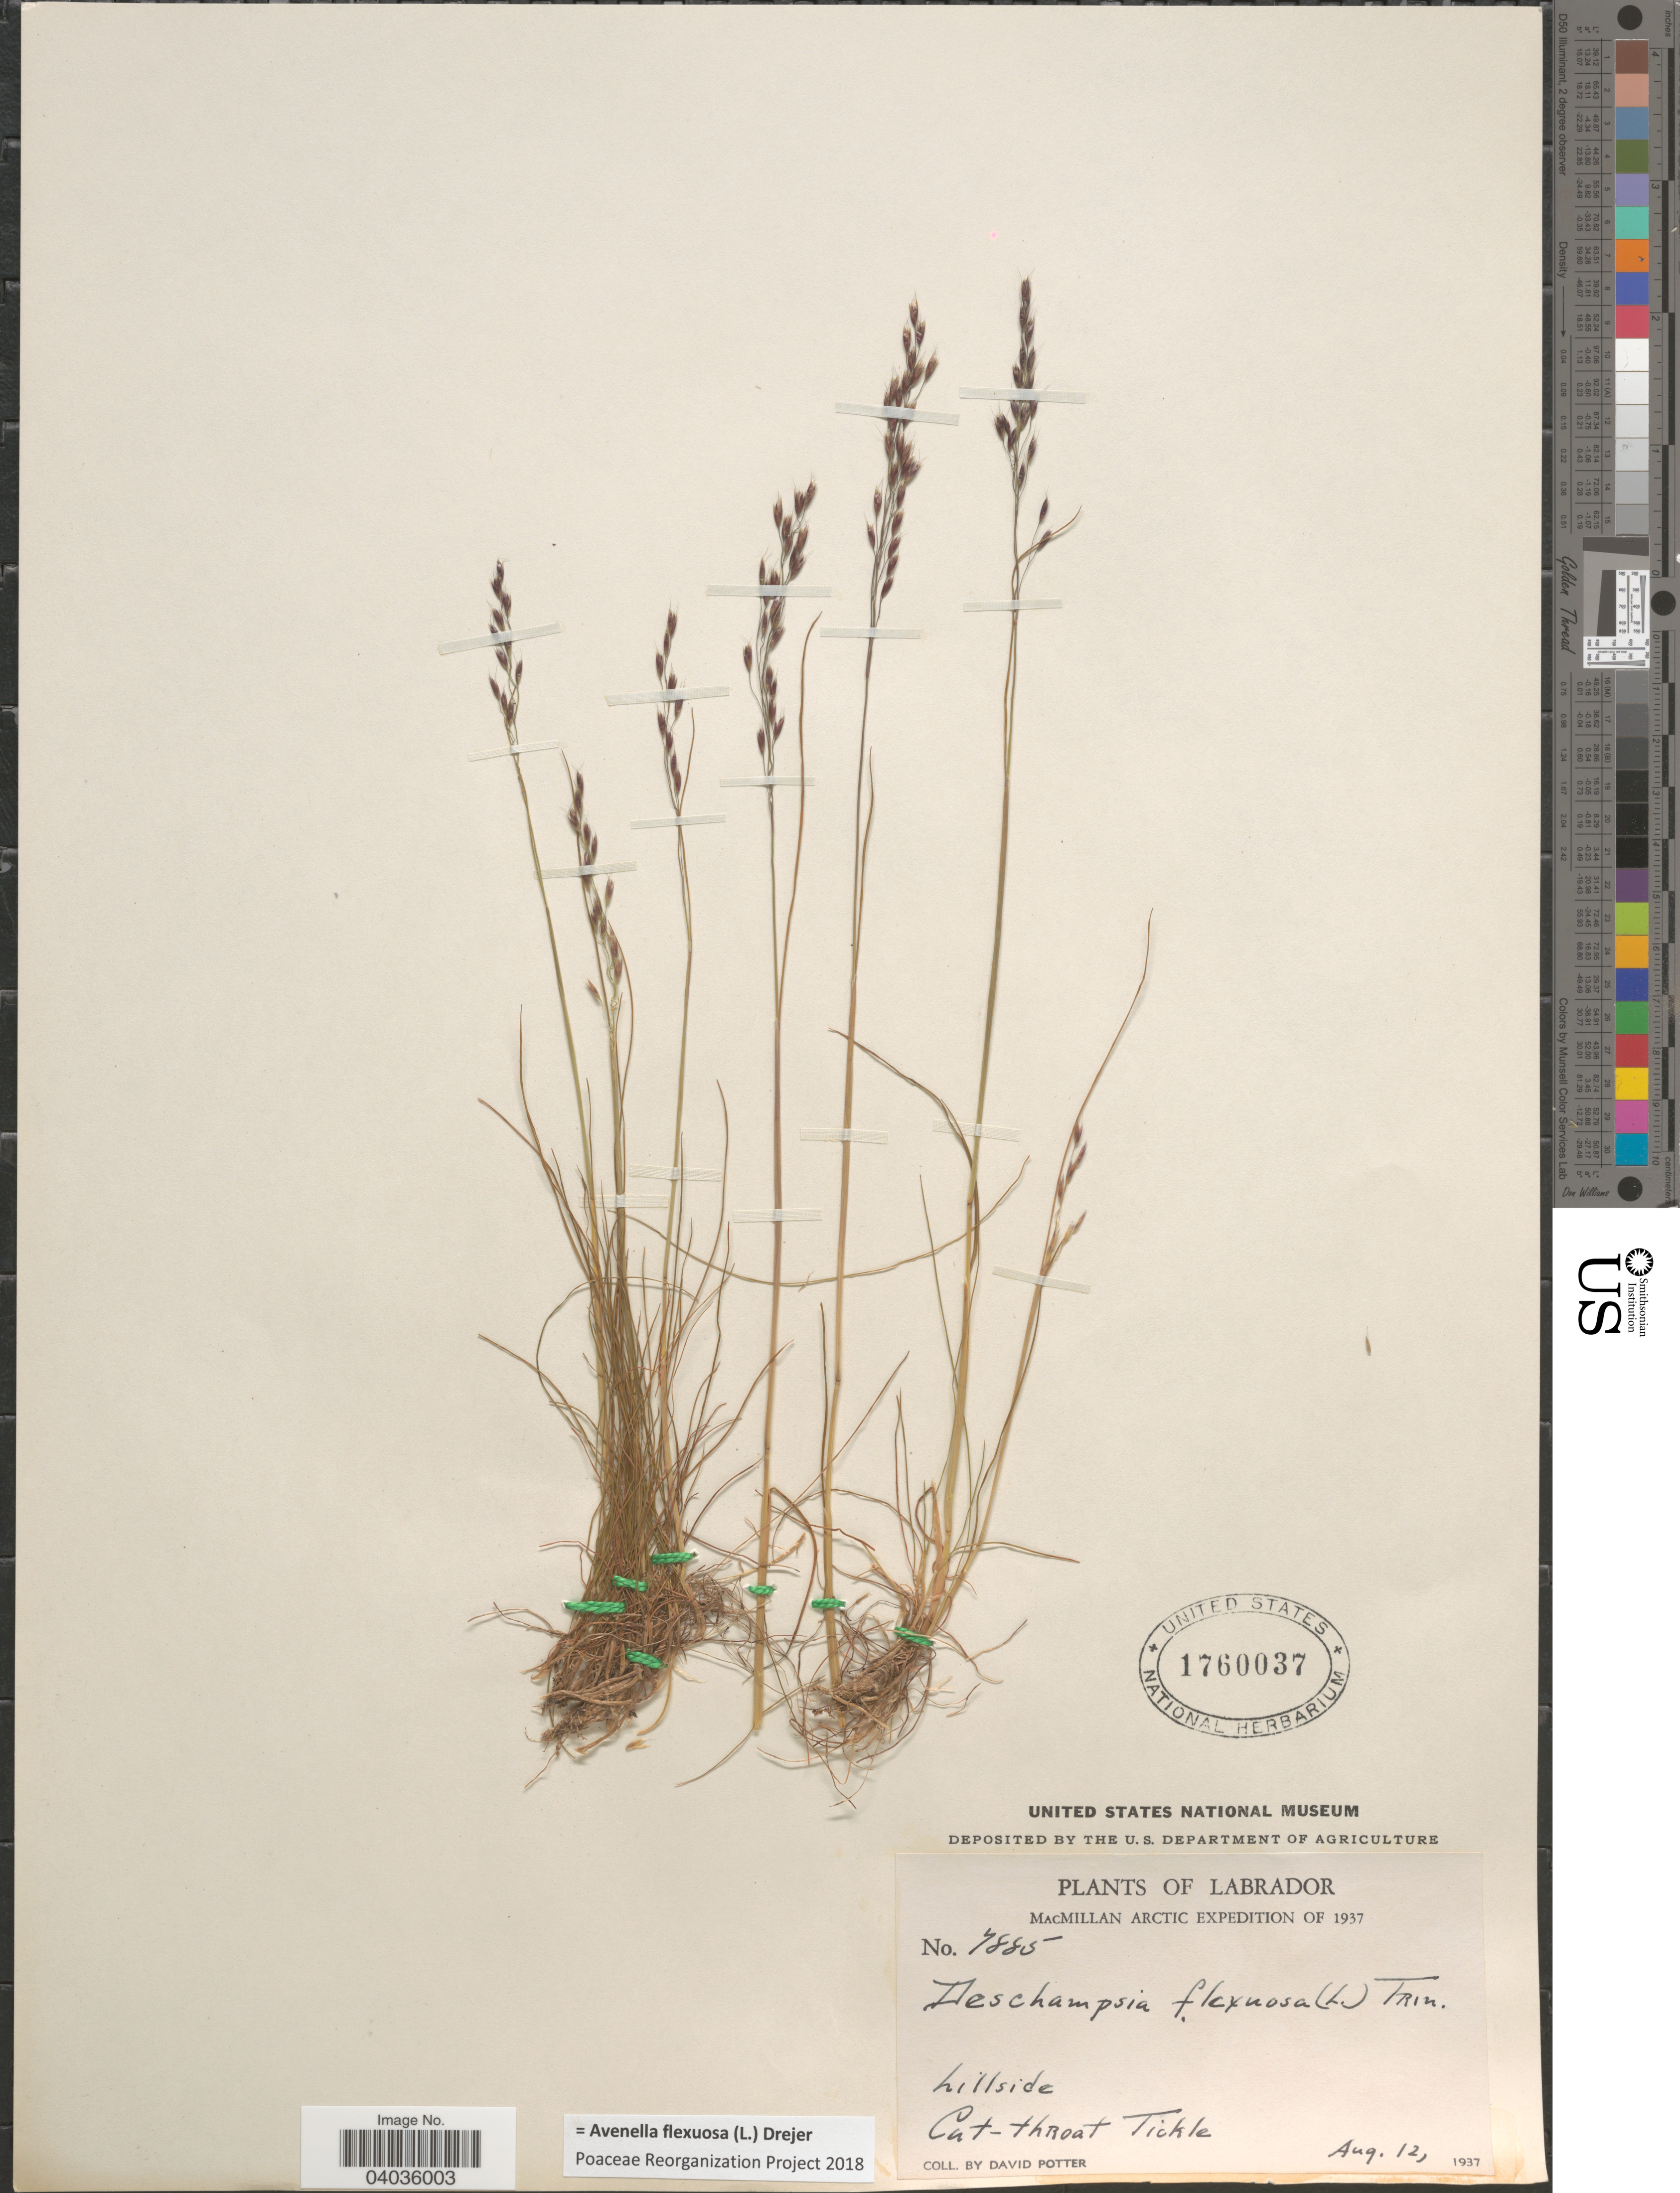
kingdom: Plantae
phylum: Tracheophyta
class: Liliopsida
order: Poales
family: Poaceae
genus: Avenella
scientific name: Avenella flexuosa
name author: (L.) Drejer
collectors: D. Potter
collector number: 7885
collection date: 1937-08-12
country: Canada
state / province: Newfoundland and Labrador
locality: Labrador. Cut-throat Tickle.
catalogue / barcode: US 1760037